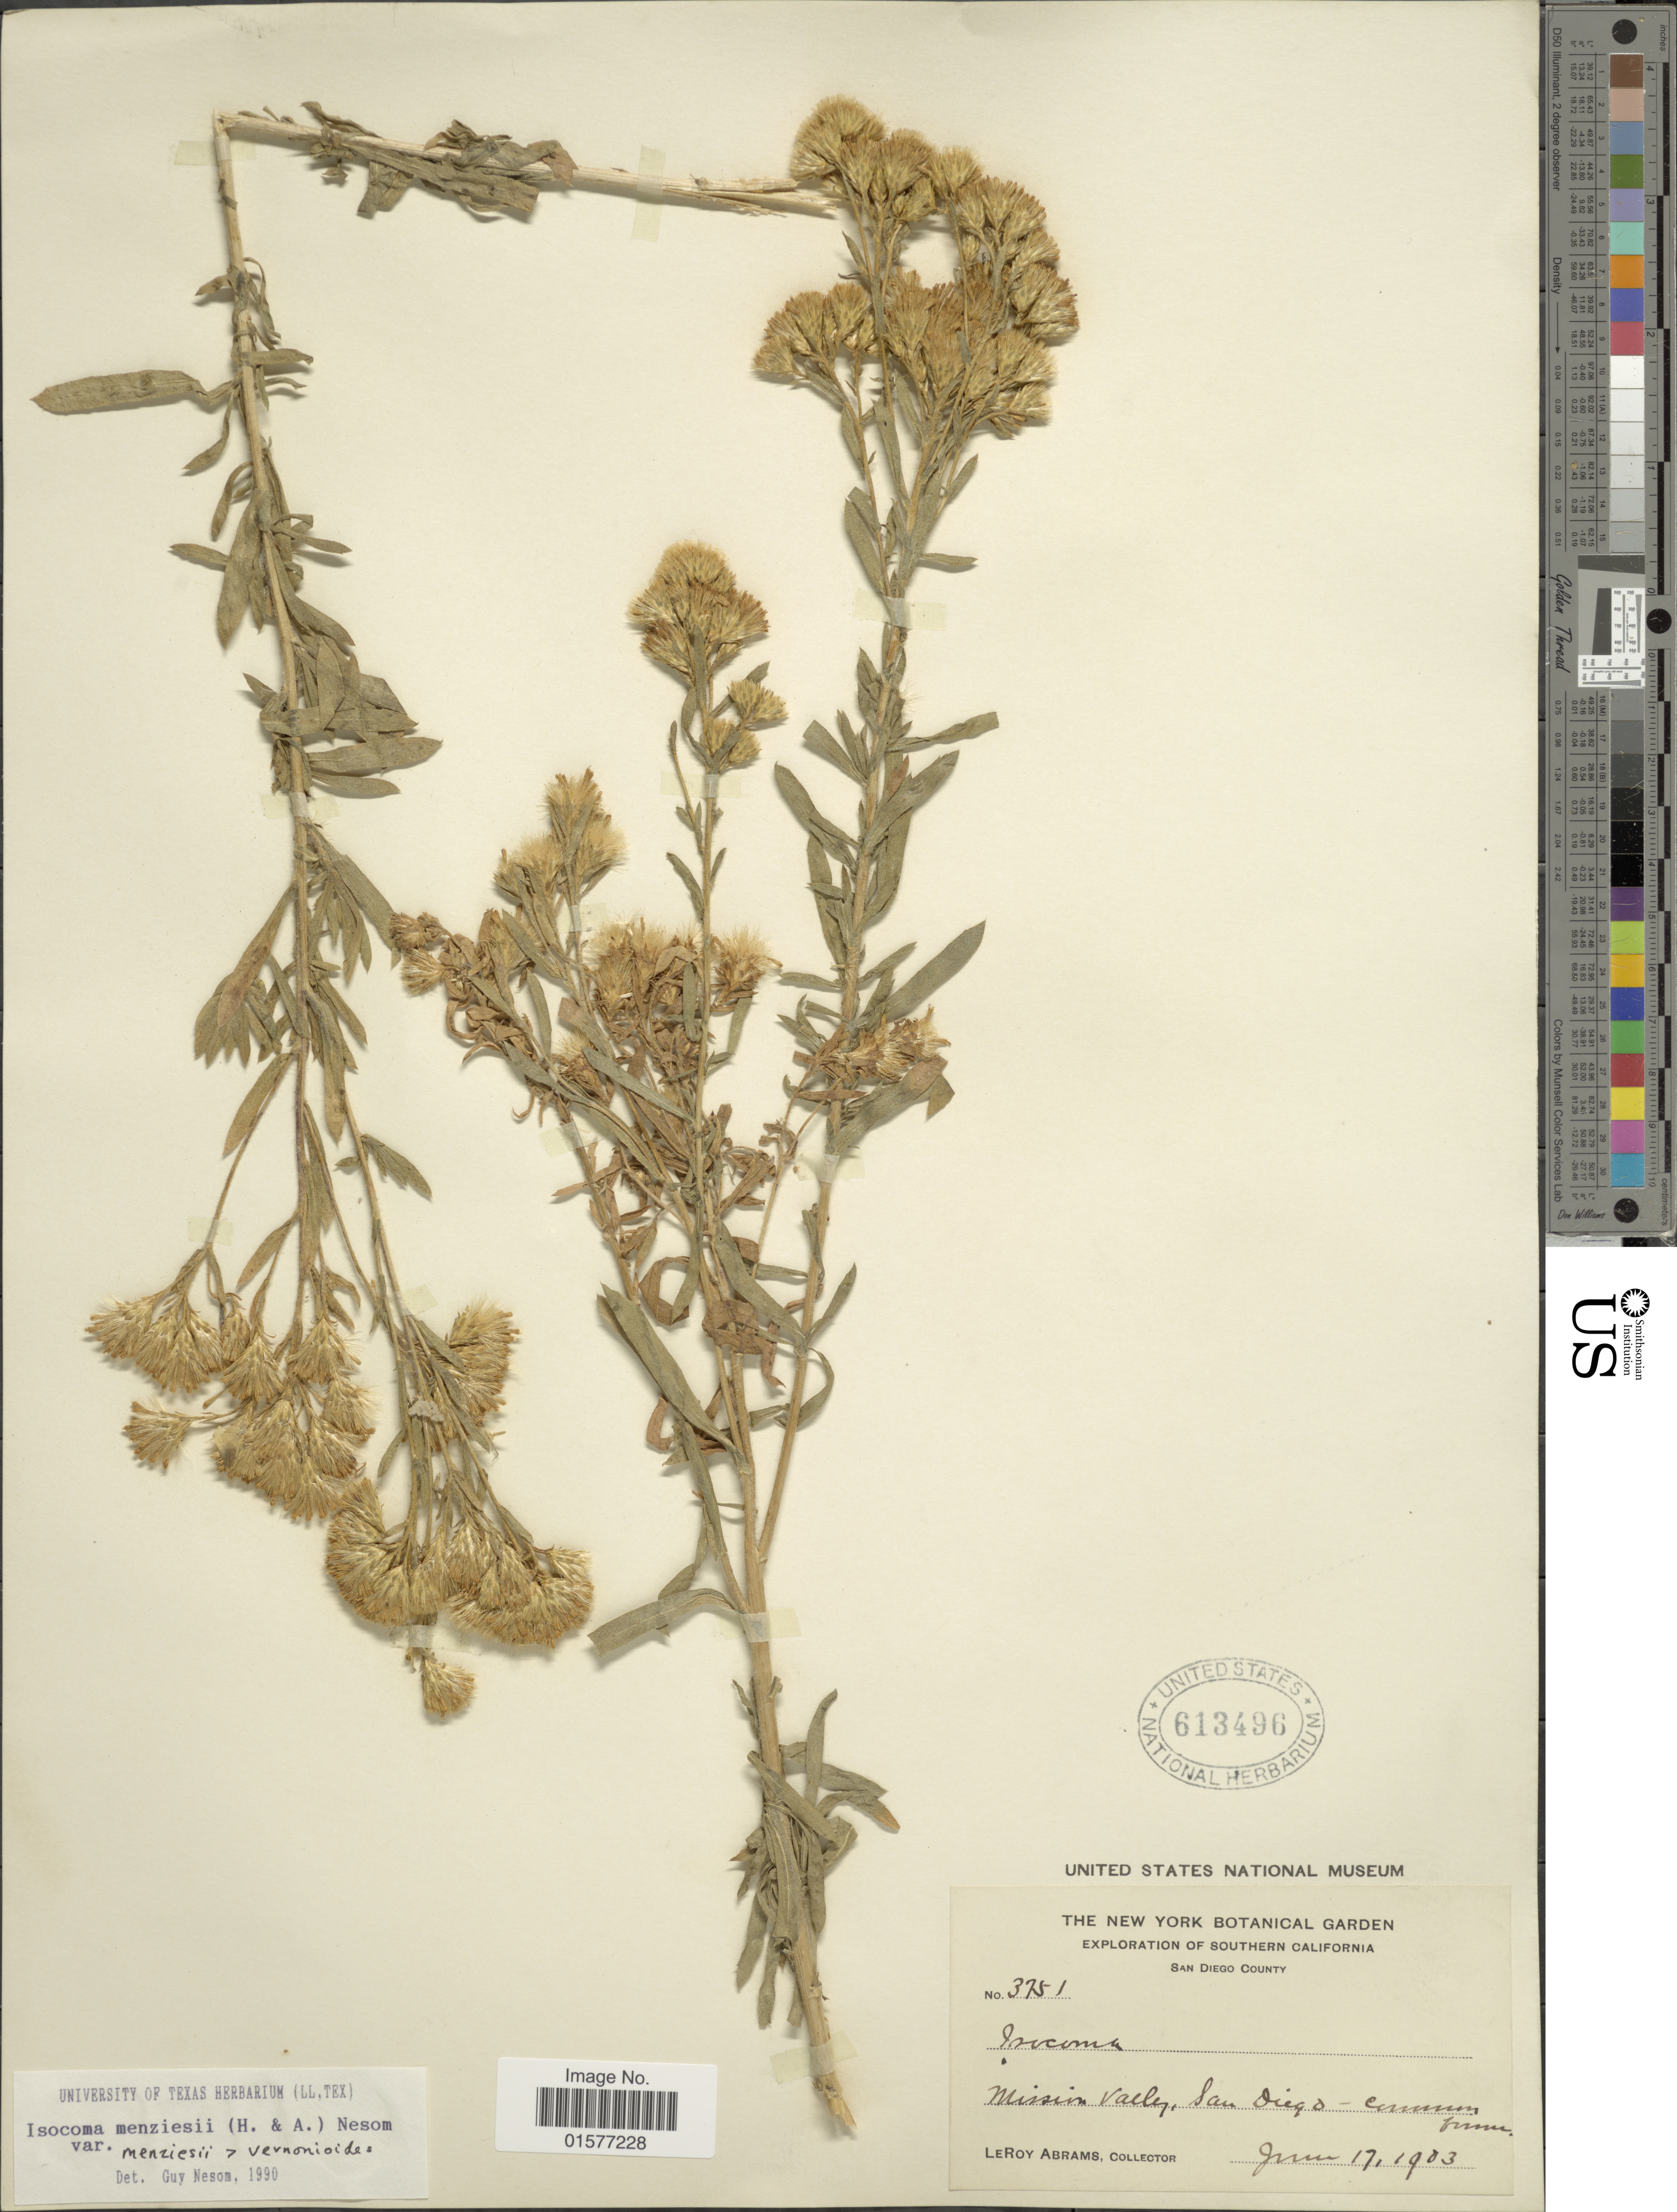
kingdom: Plantae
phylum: Tracheophyta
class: Magnoliopsida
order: Asterales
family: Asteraceae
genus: Isocoma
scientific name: Isocoma menziesii var. menziesii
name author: (Hook.) G.L. Nesom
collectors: L. Abrams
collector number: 3751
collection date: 1903-06-17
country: United States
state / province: California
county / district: San Diego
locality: Southern California, San Diego County, Mission Valley, San Diego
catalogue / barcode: US 613496